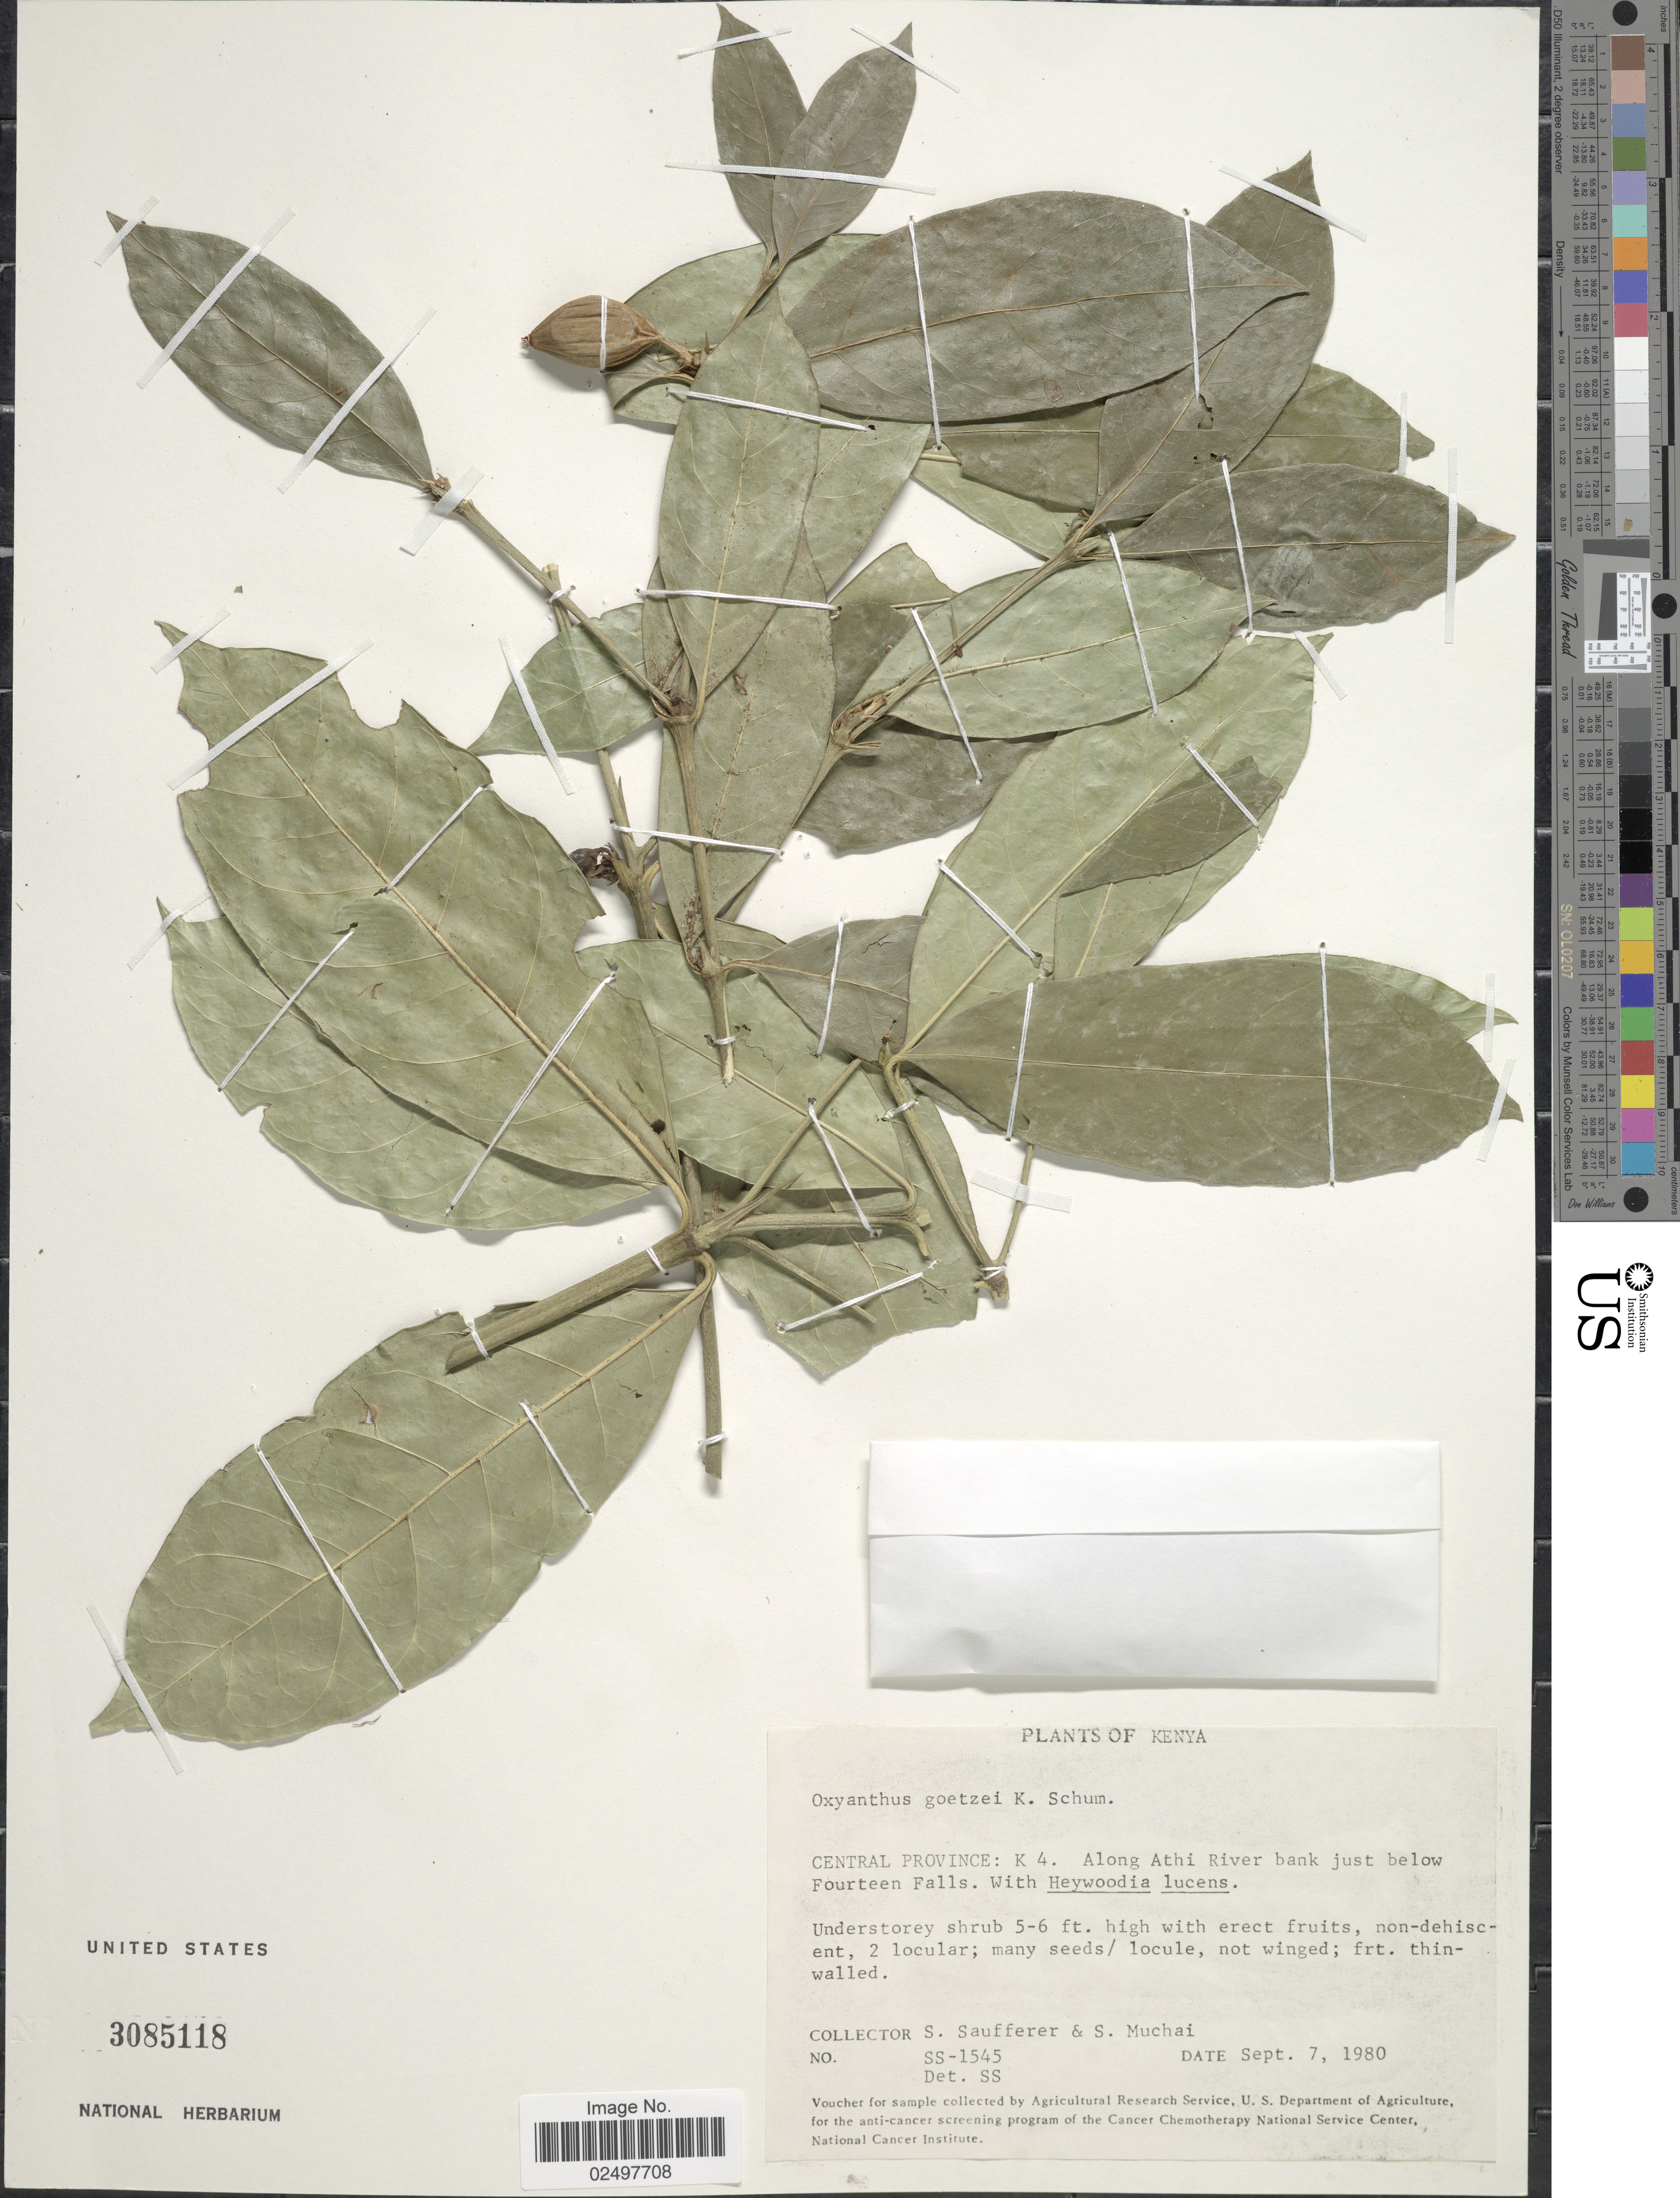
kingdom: Plantae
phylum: Tracheophyta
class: Magnoliopsida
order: Gentianales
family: Rubiaceae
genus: Oxyanthus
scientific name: Oxyanthus goetzei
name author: K. Schum.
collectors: S. Saufferer & S. Muchai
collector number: SS-1545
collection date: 1980-09-07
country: Kenya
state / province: Machakos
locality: Central Province: K 4. Along Athi River bank just below Fourteen Falls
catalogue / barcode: US 3085118